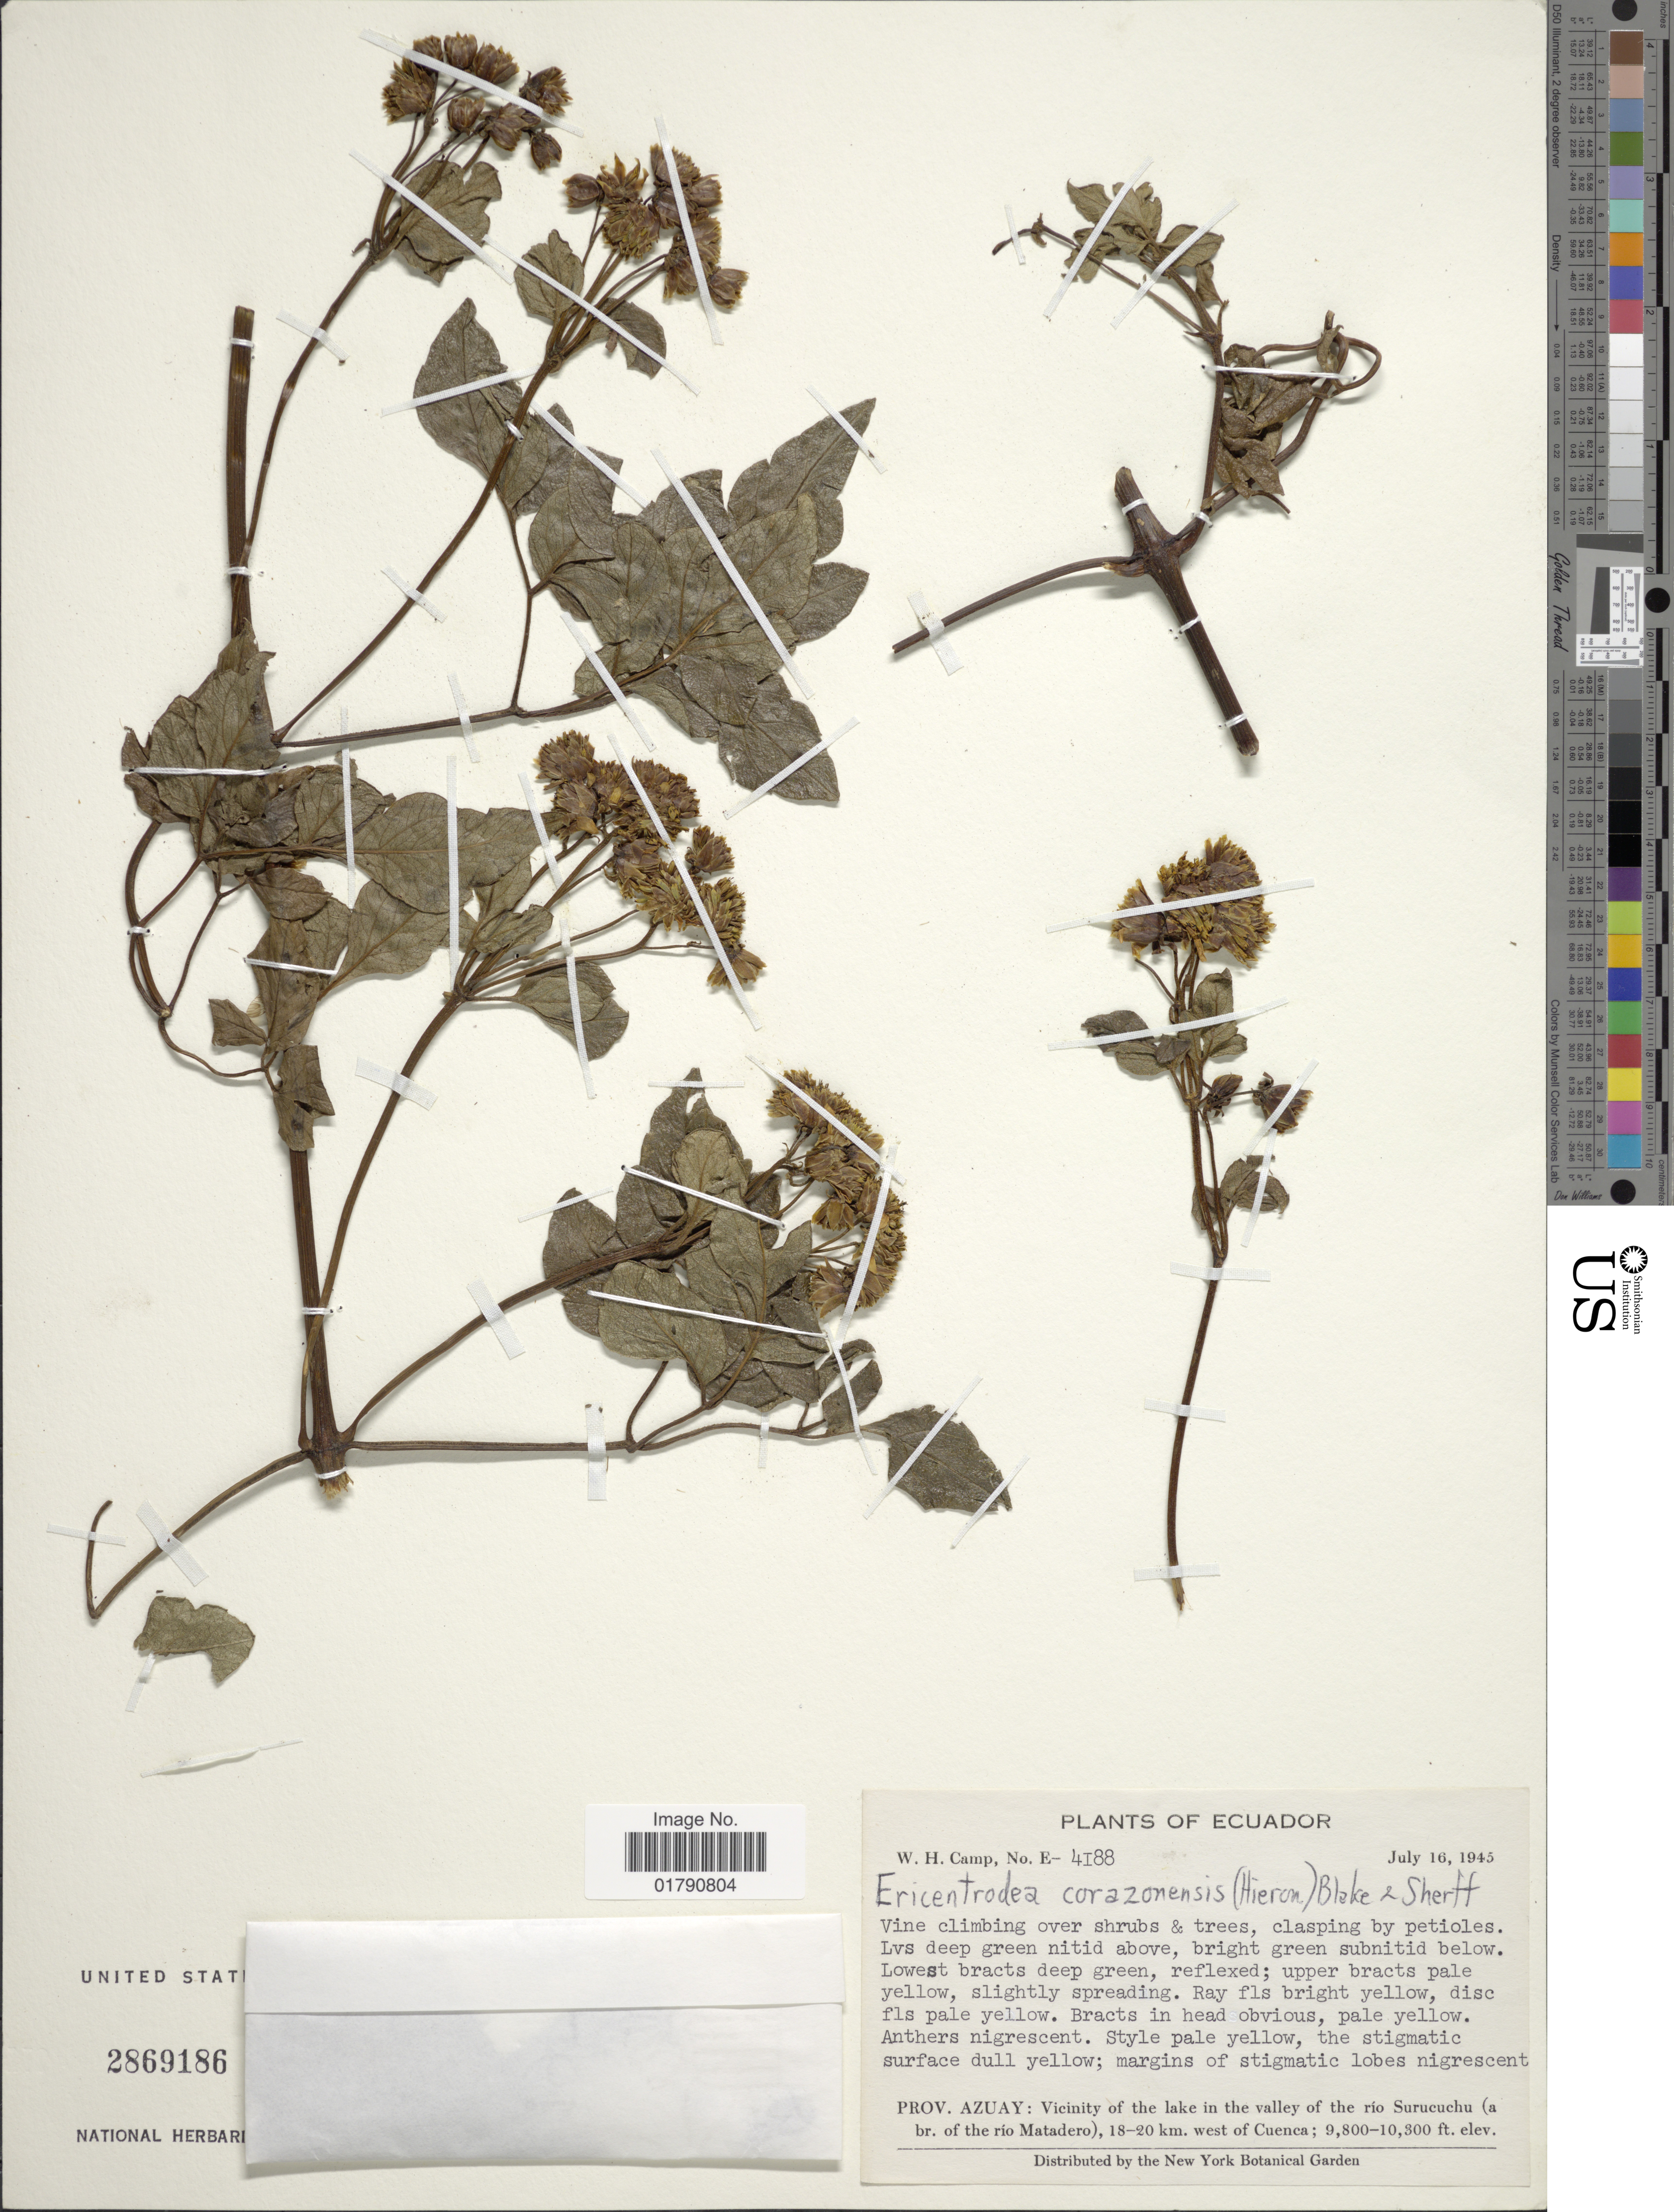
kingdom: Plantae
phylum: Tracheophyta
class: Magnoliopsida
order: Asterales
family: Asteraceae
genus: Ericentrodea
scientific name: Ericentrodea corazonensis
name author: (Hieron.) S.F. Blake & Sherff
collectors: W. H. Camp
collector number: E-4188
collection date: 1945-07-16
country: Ecuador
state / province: Azuay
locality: Vicinity of the lake in the valley of the rio Surucuchu (a br. of the rio Matadero), 18-20 km west of Cuenca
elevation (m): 2987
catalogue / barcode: US 2869186